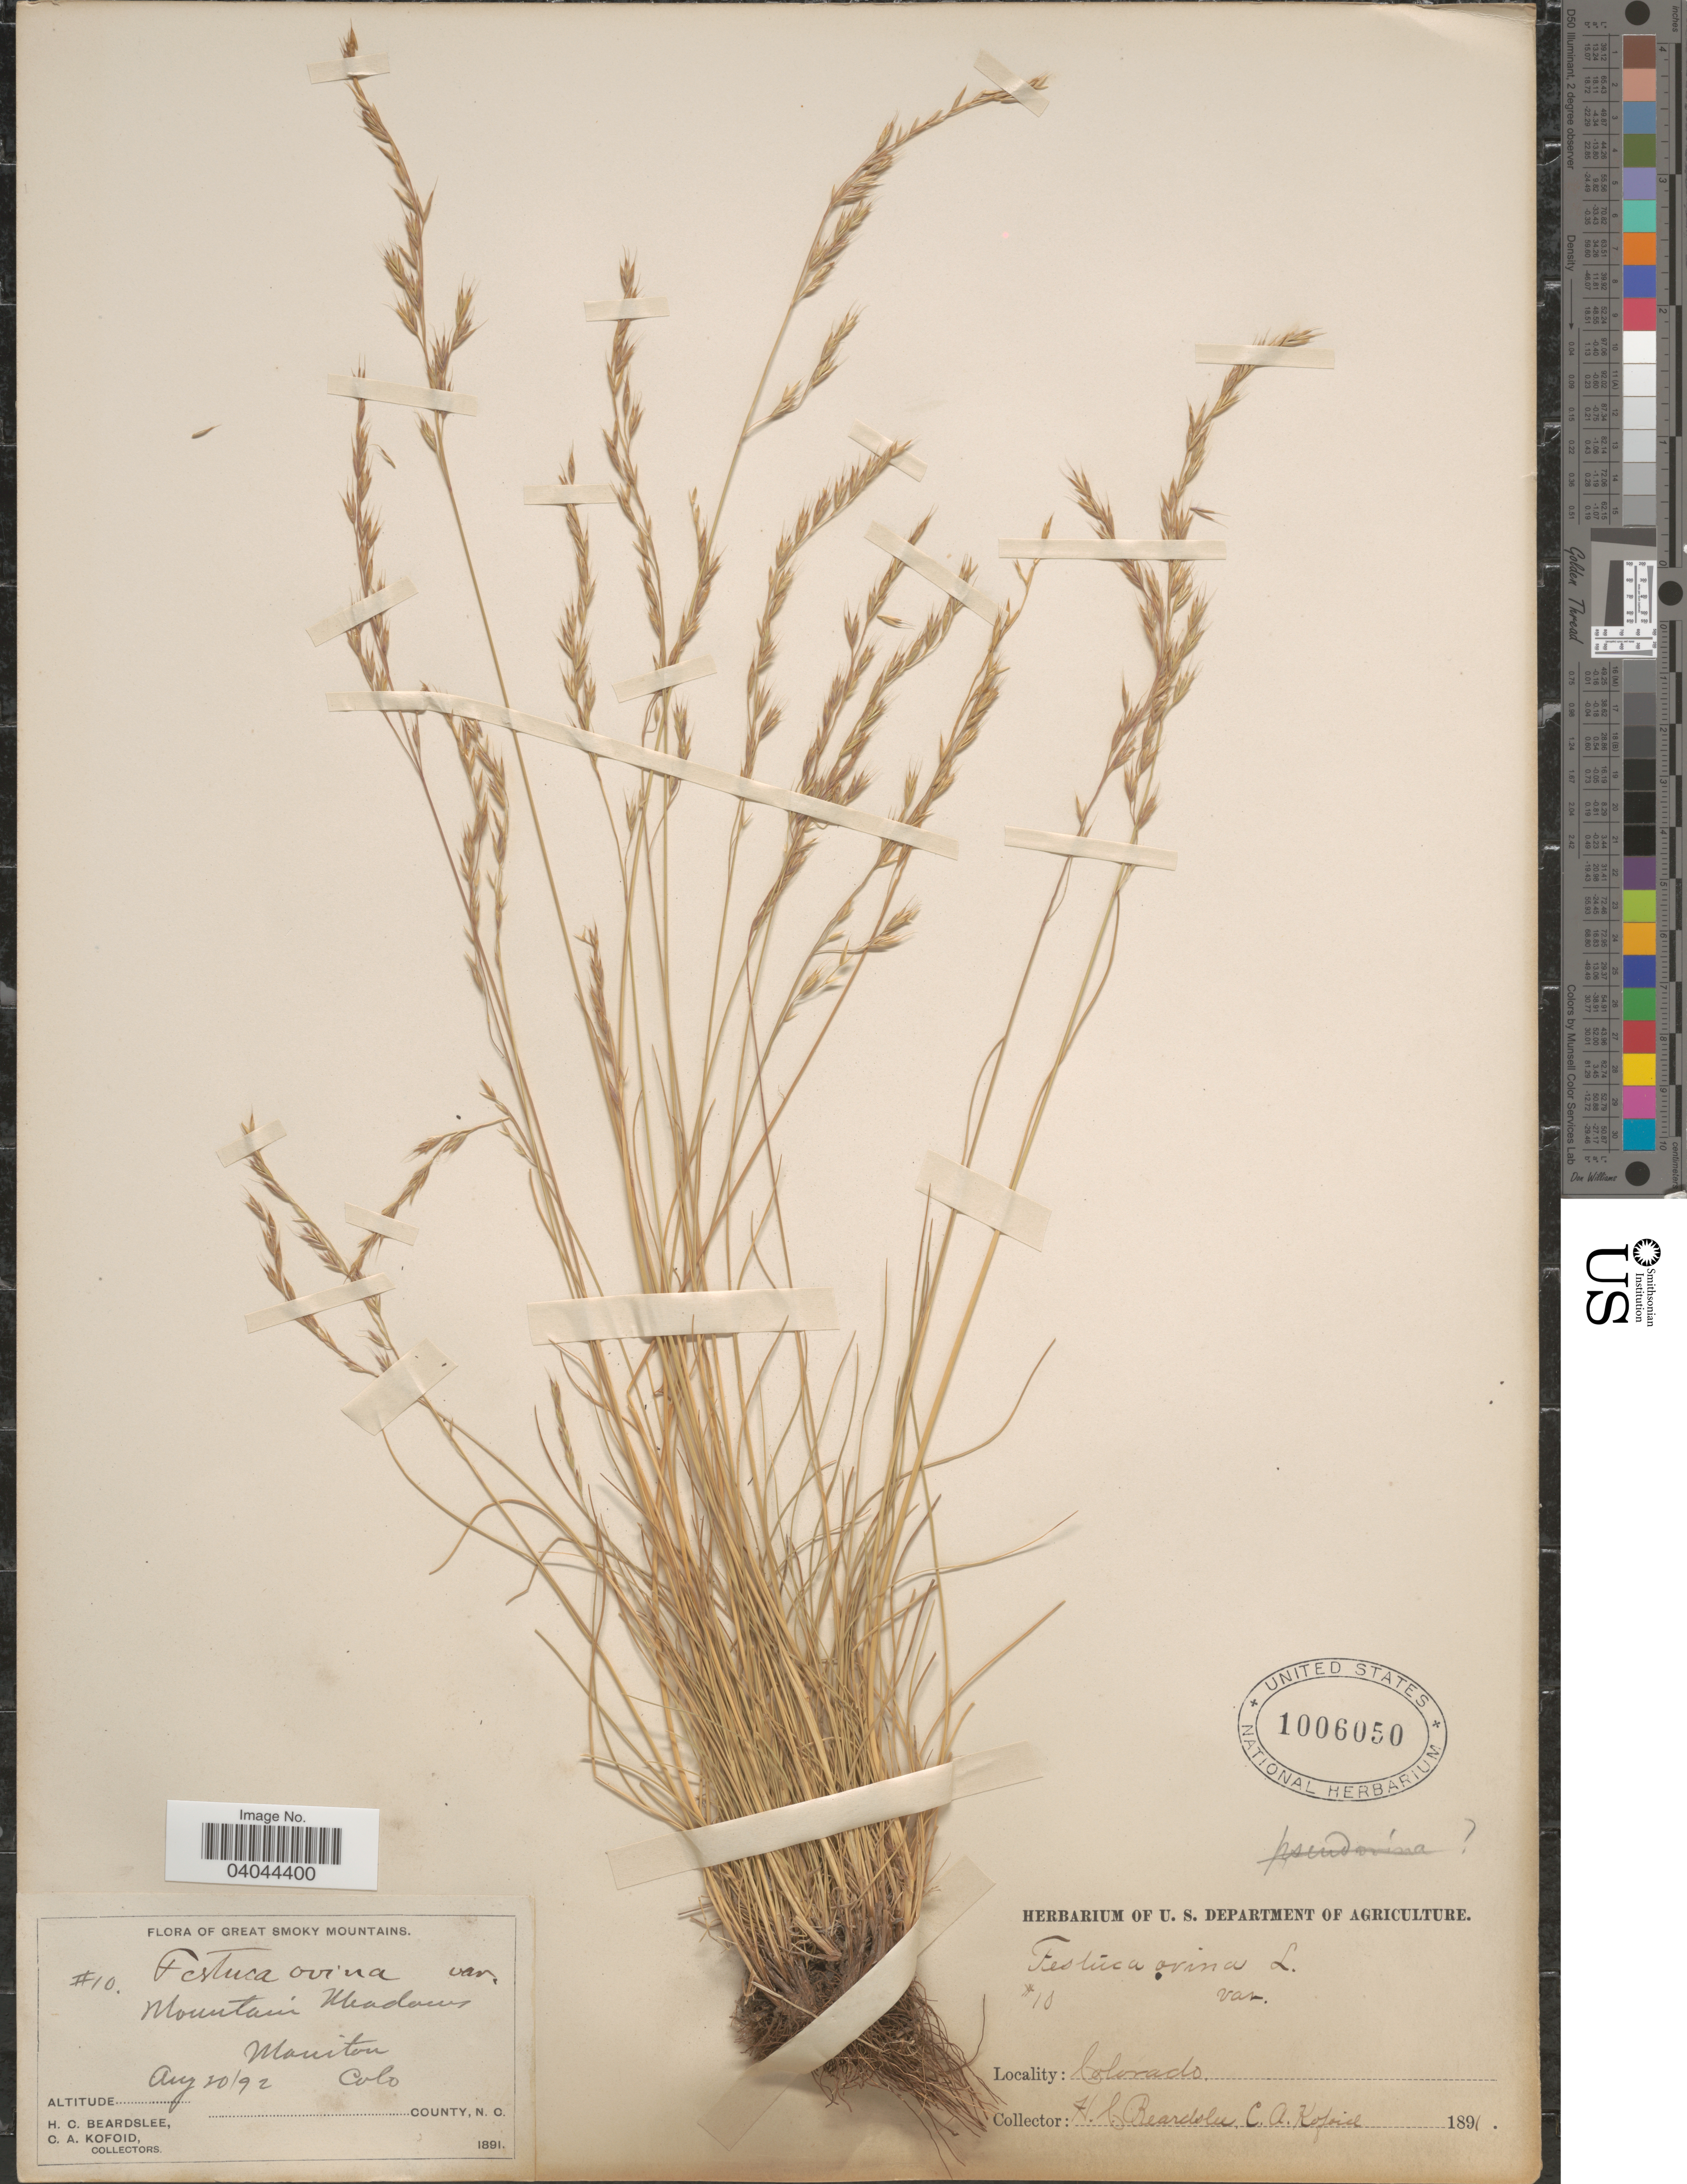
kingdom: Plantae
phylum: Tracheophyta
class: Liliopsida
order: Poales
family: Poaceae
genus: Festuca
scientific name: Festuca ovina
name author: L.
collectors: H. Beardslee & C. Kofoid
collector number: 10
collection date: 1892-08-20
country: United States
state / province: Colorado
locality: Mountain Meadows. Manitou.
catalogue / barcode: US 1006050